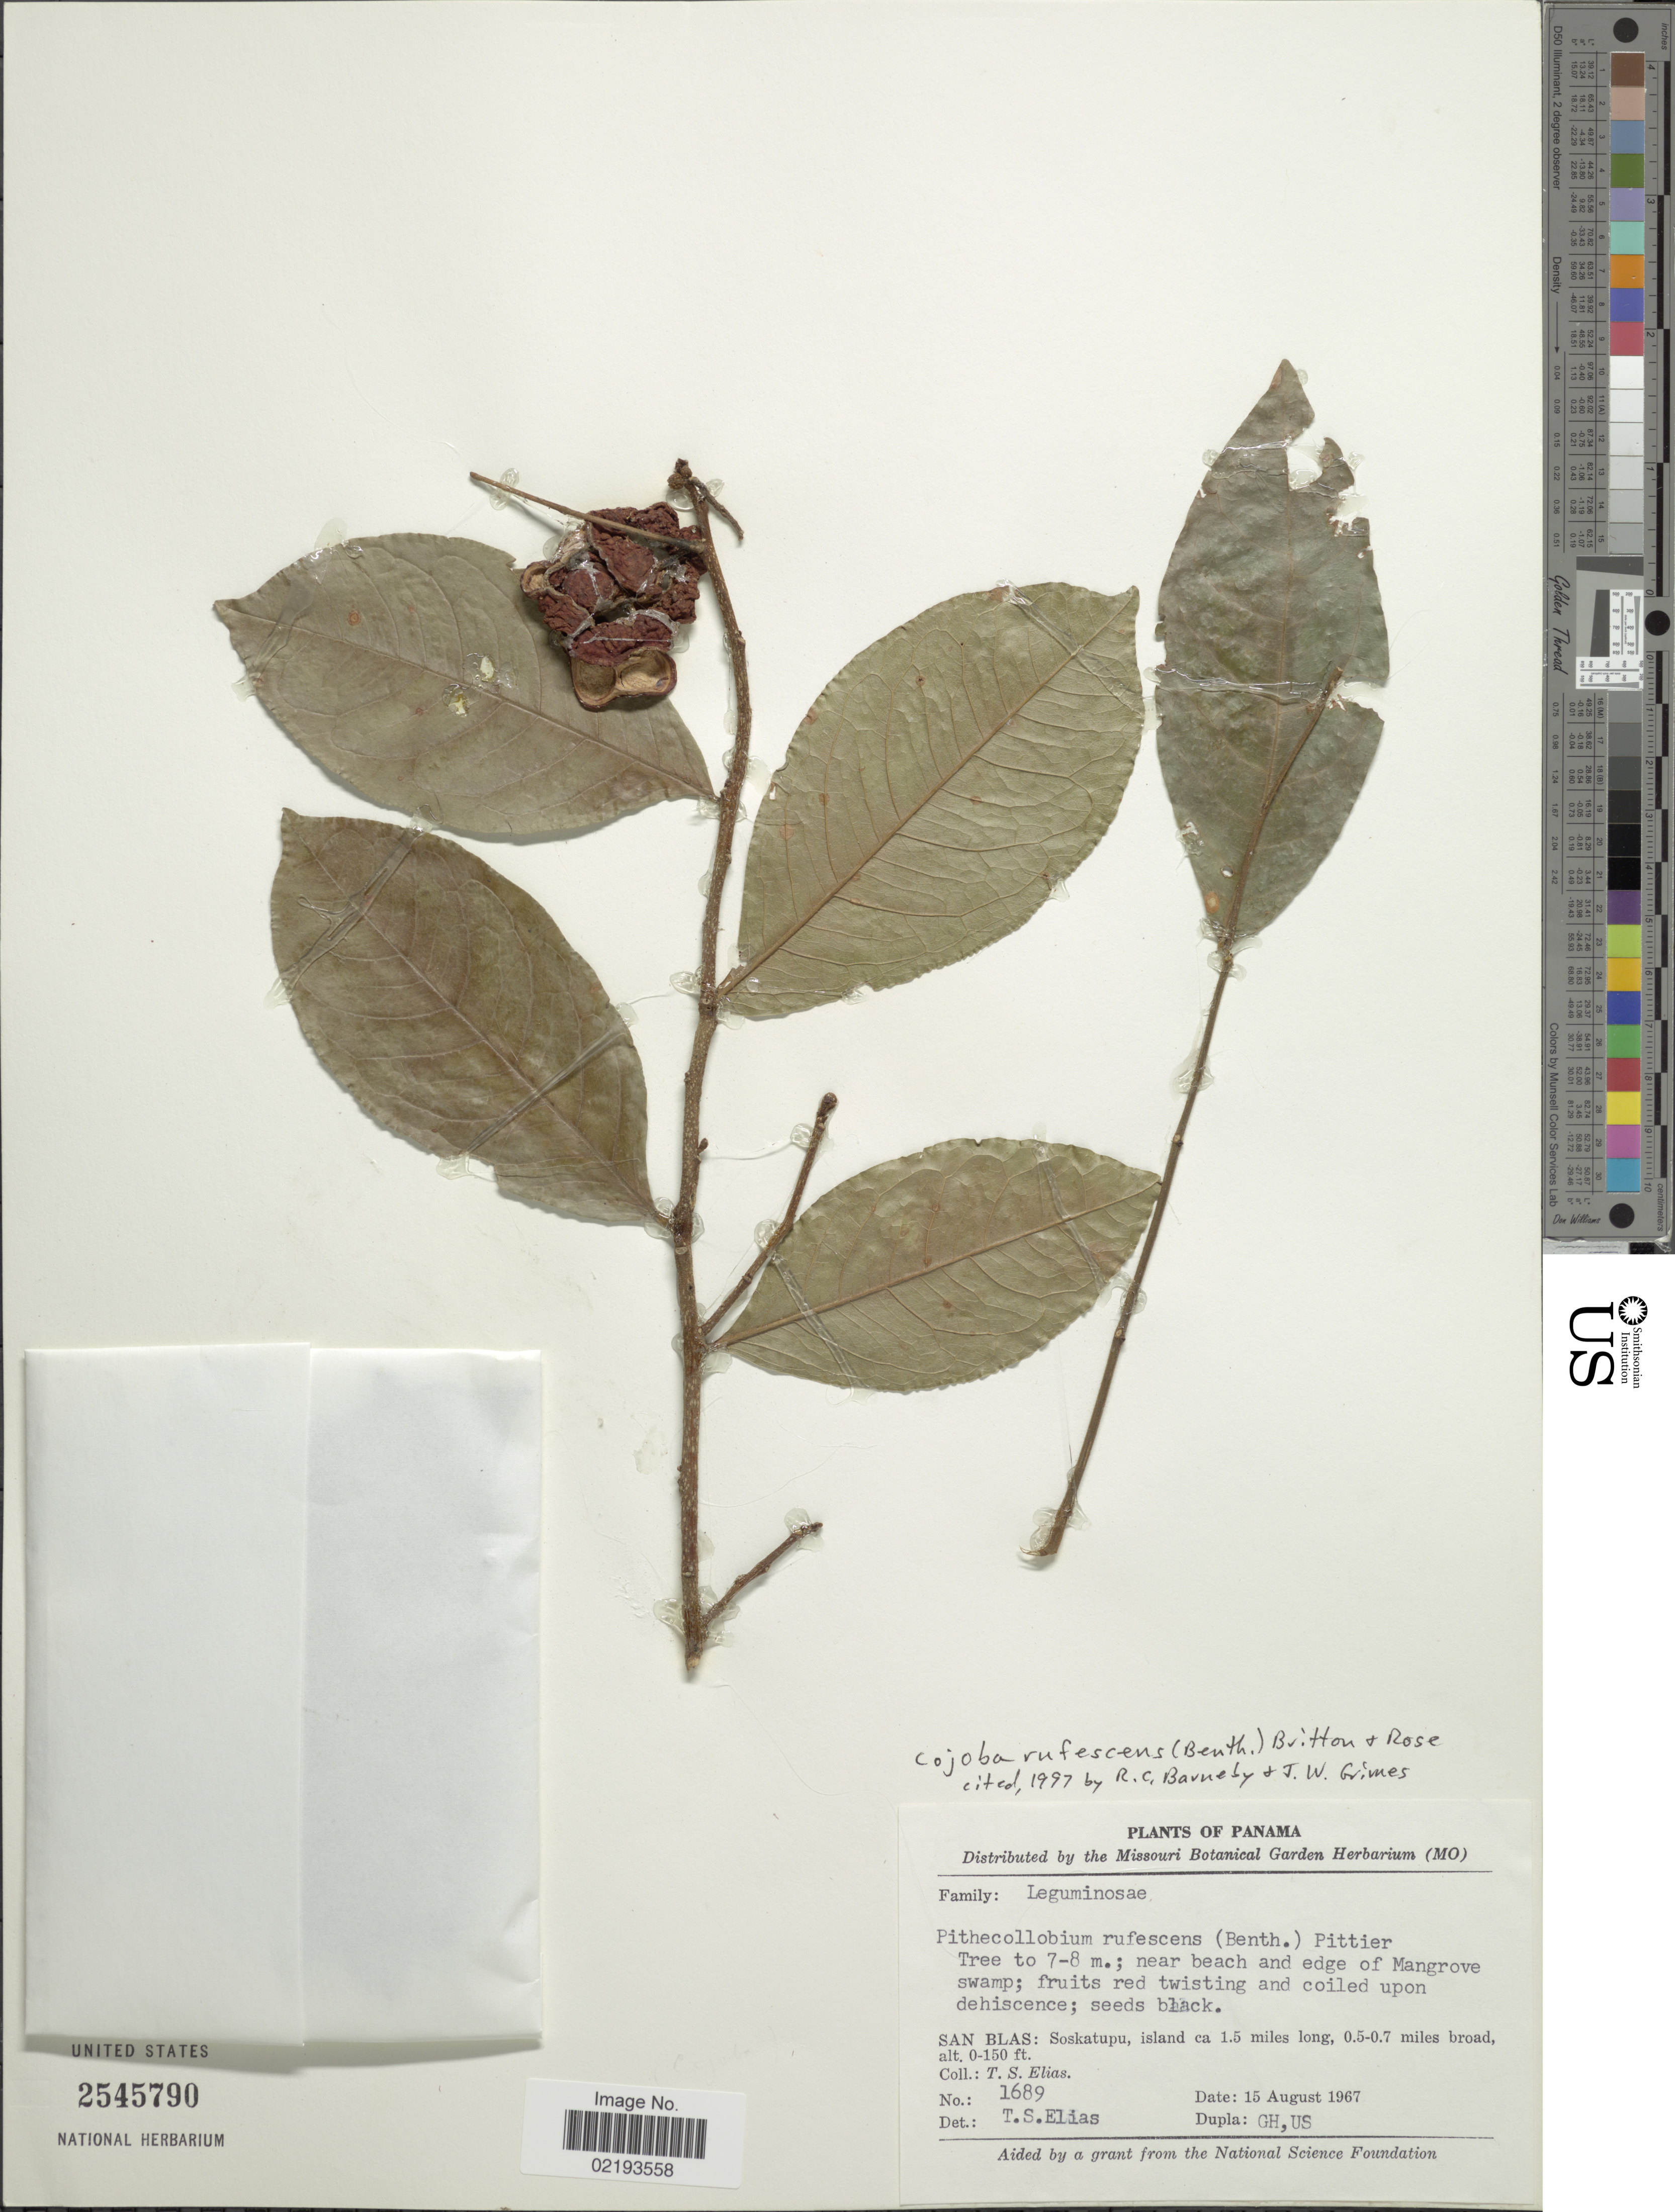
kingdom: Plantae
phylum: Tracheophyta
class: Magnoliopsida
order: Fabales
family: Fabaceae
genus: Cojoba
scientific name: Cojoba rufescens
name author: (Benth.) Britton & Rose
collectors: T. S. Elias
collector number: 1689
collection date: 1967-08-15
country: Panama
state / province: Kuna Yala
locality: San Blas: Soskatupu, island ca 1.5 miles long, 0.5-0.7 miles broad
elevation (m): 0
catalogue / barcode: US 2545790